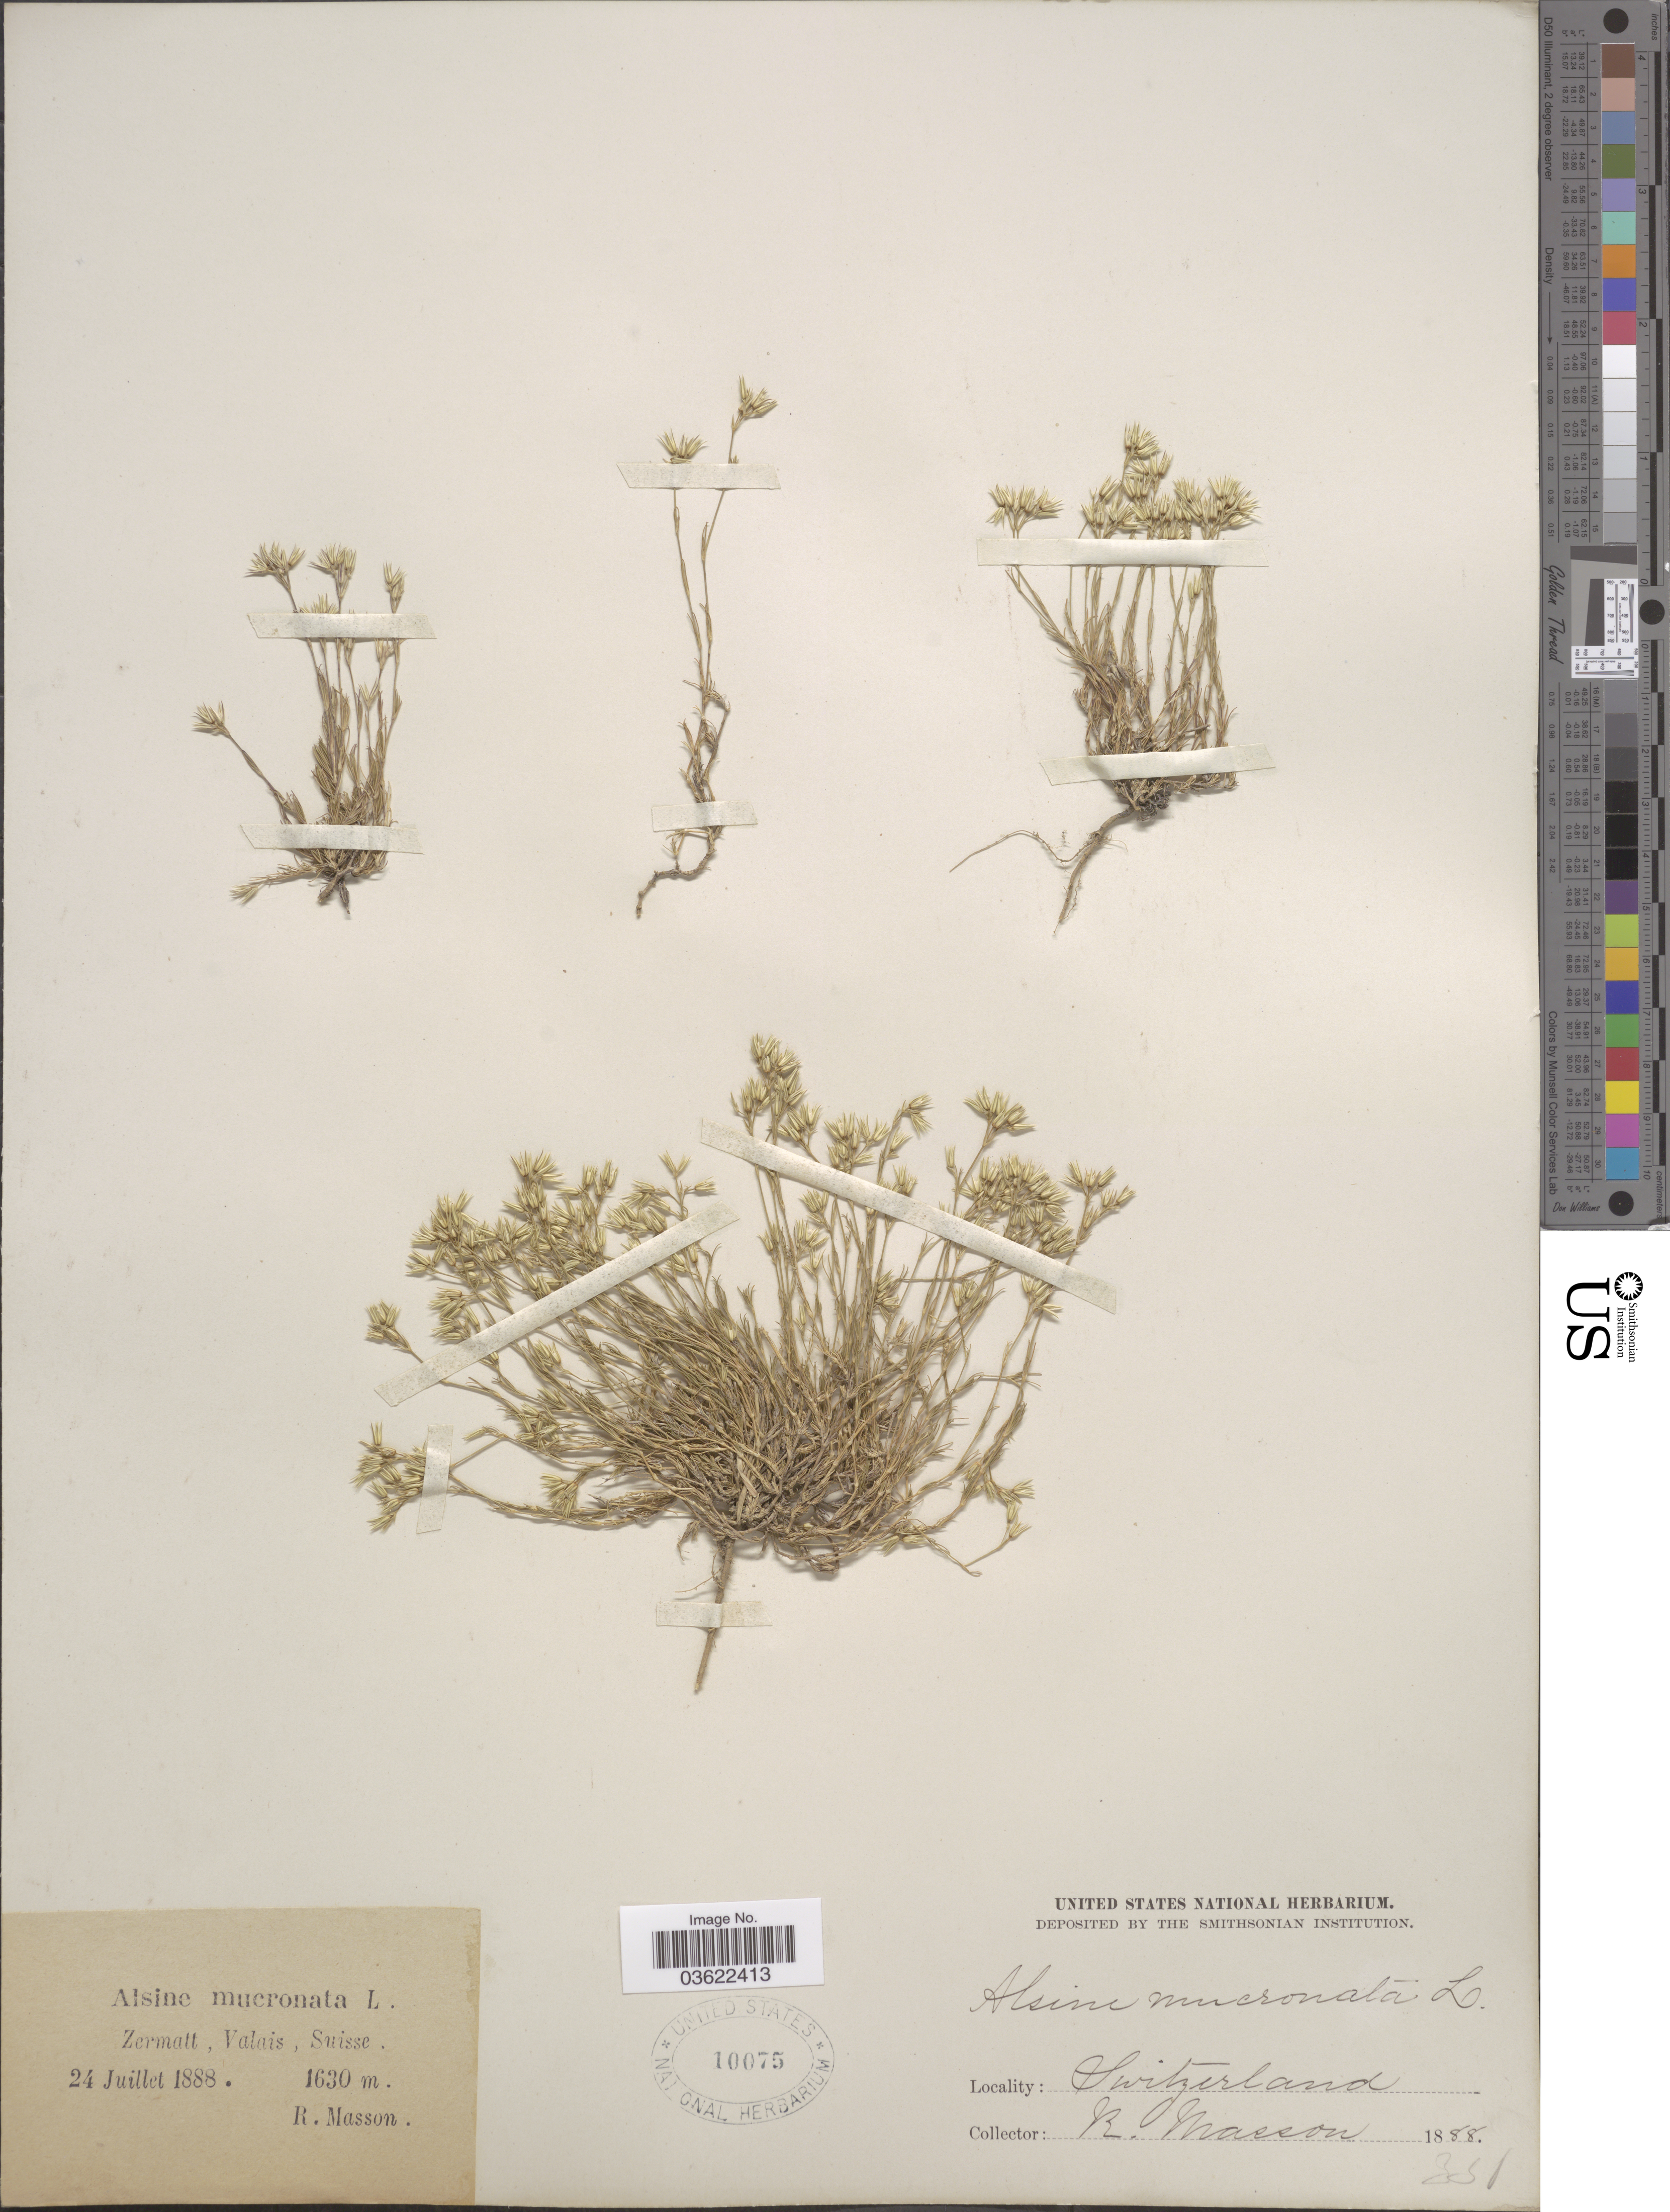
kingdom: Plantae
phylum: Tracheophyta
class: Magnoliopsida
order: Caryophyllales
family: Caryophyllaceae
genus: Arenaria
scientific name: Arenaria mucronata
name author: L.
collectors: R. Masson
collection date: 1888-07-24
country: Switzerland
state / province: Valais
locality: Zermatt, Valais, Suisse.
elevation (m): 1630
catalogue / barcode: US 10075